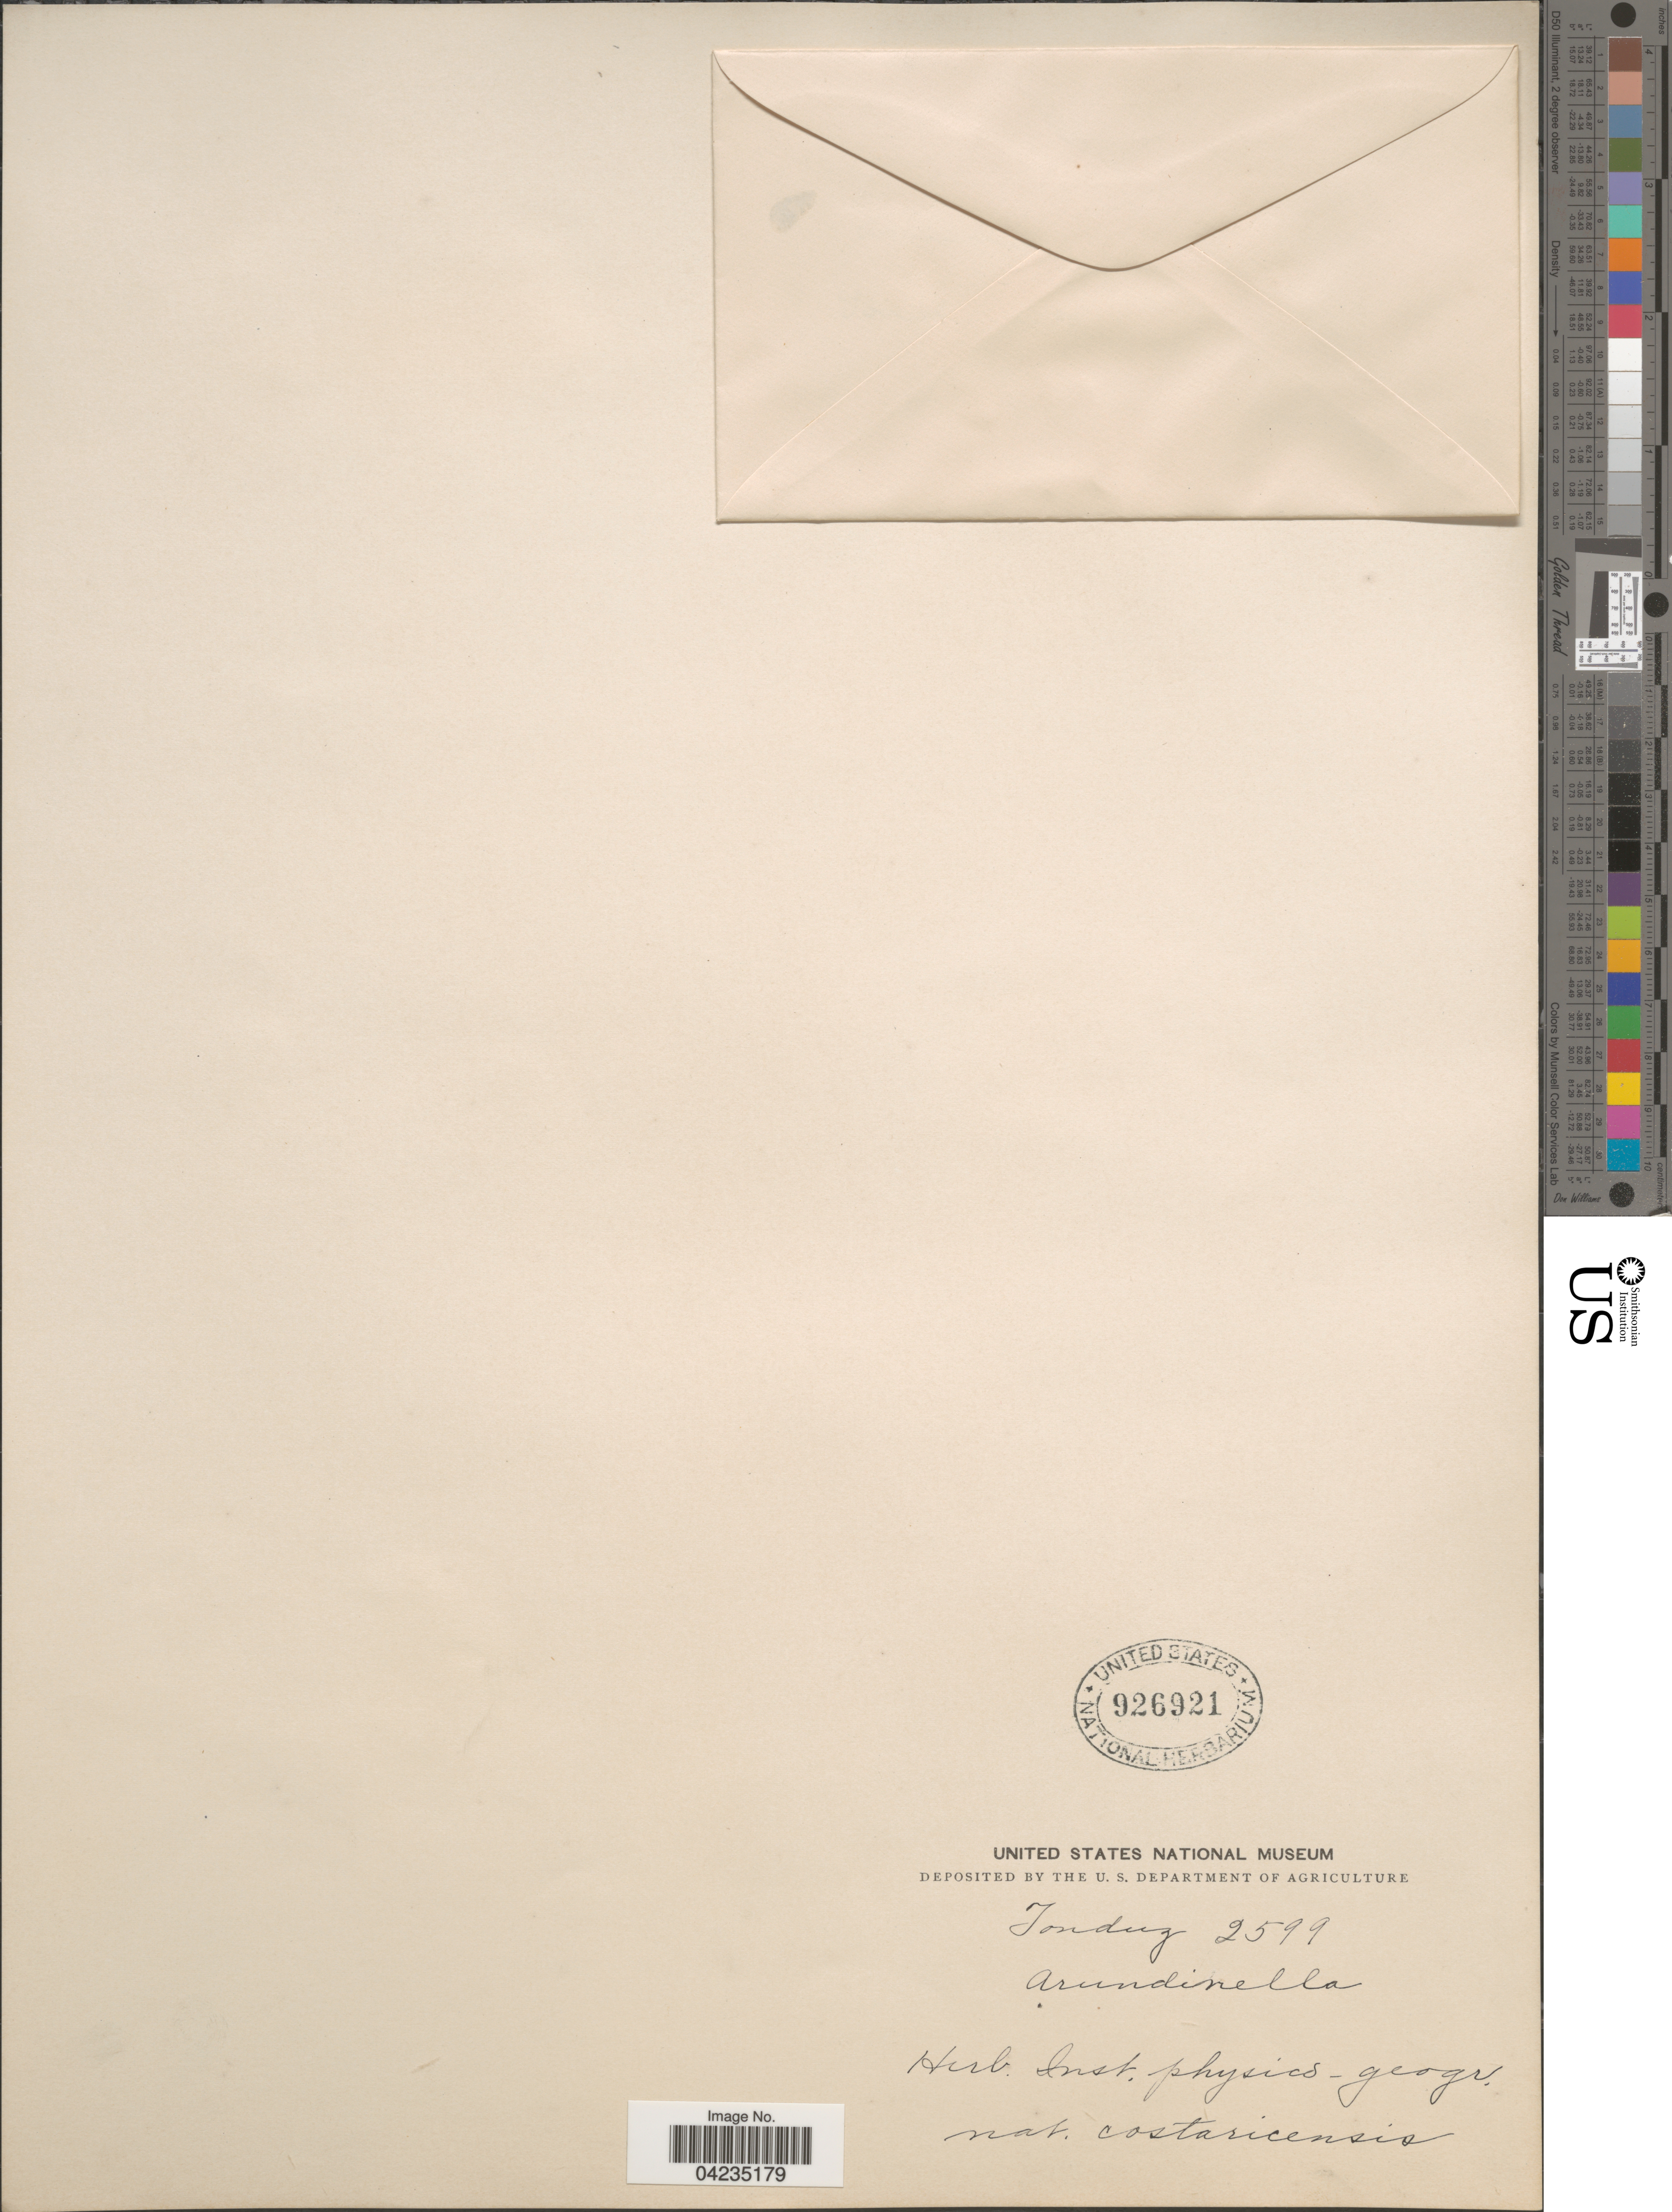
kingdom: Plantae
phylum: Tracheophyta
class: Liliopsida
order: Poales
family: Poaceae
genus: Arundinella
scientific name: Arundinella deppeana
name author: Nees ex Steud.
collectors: Tonduz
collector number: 2599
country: Costa Rica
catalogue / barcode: US 926921